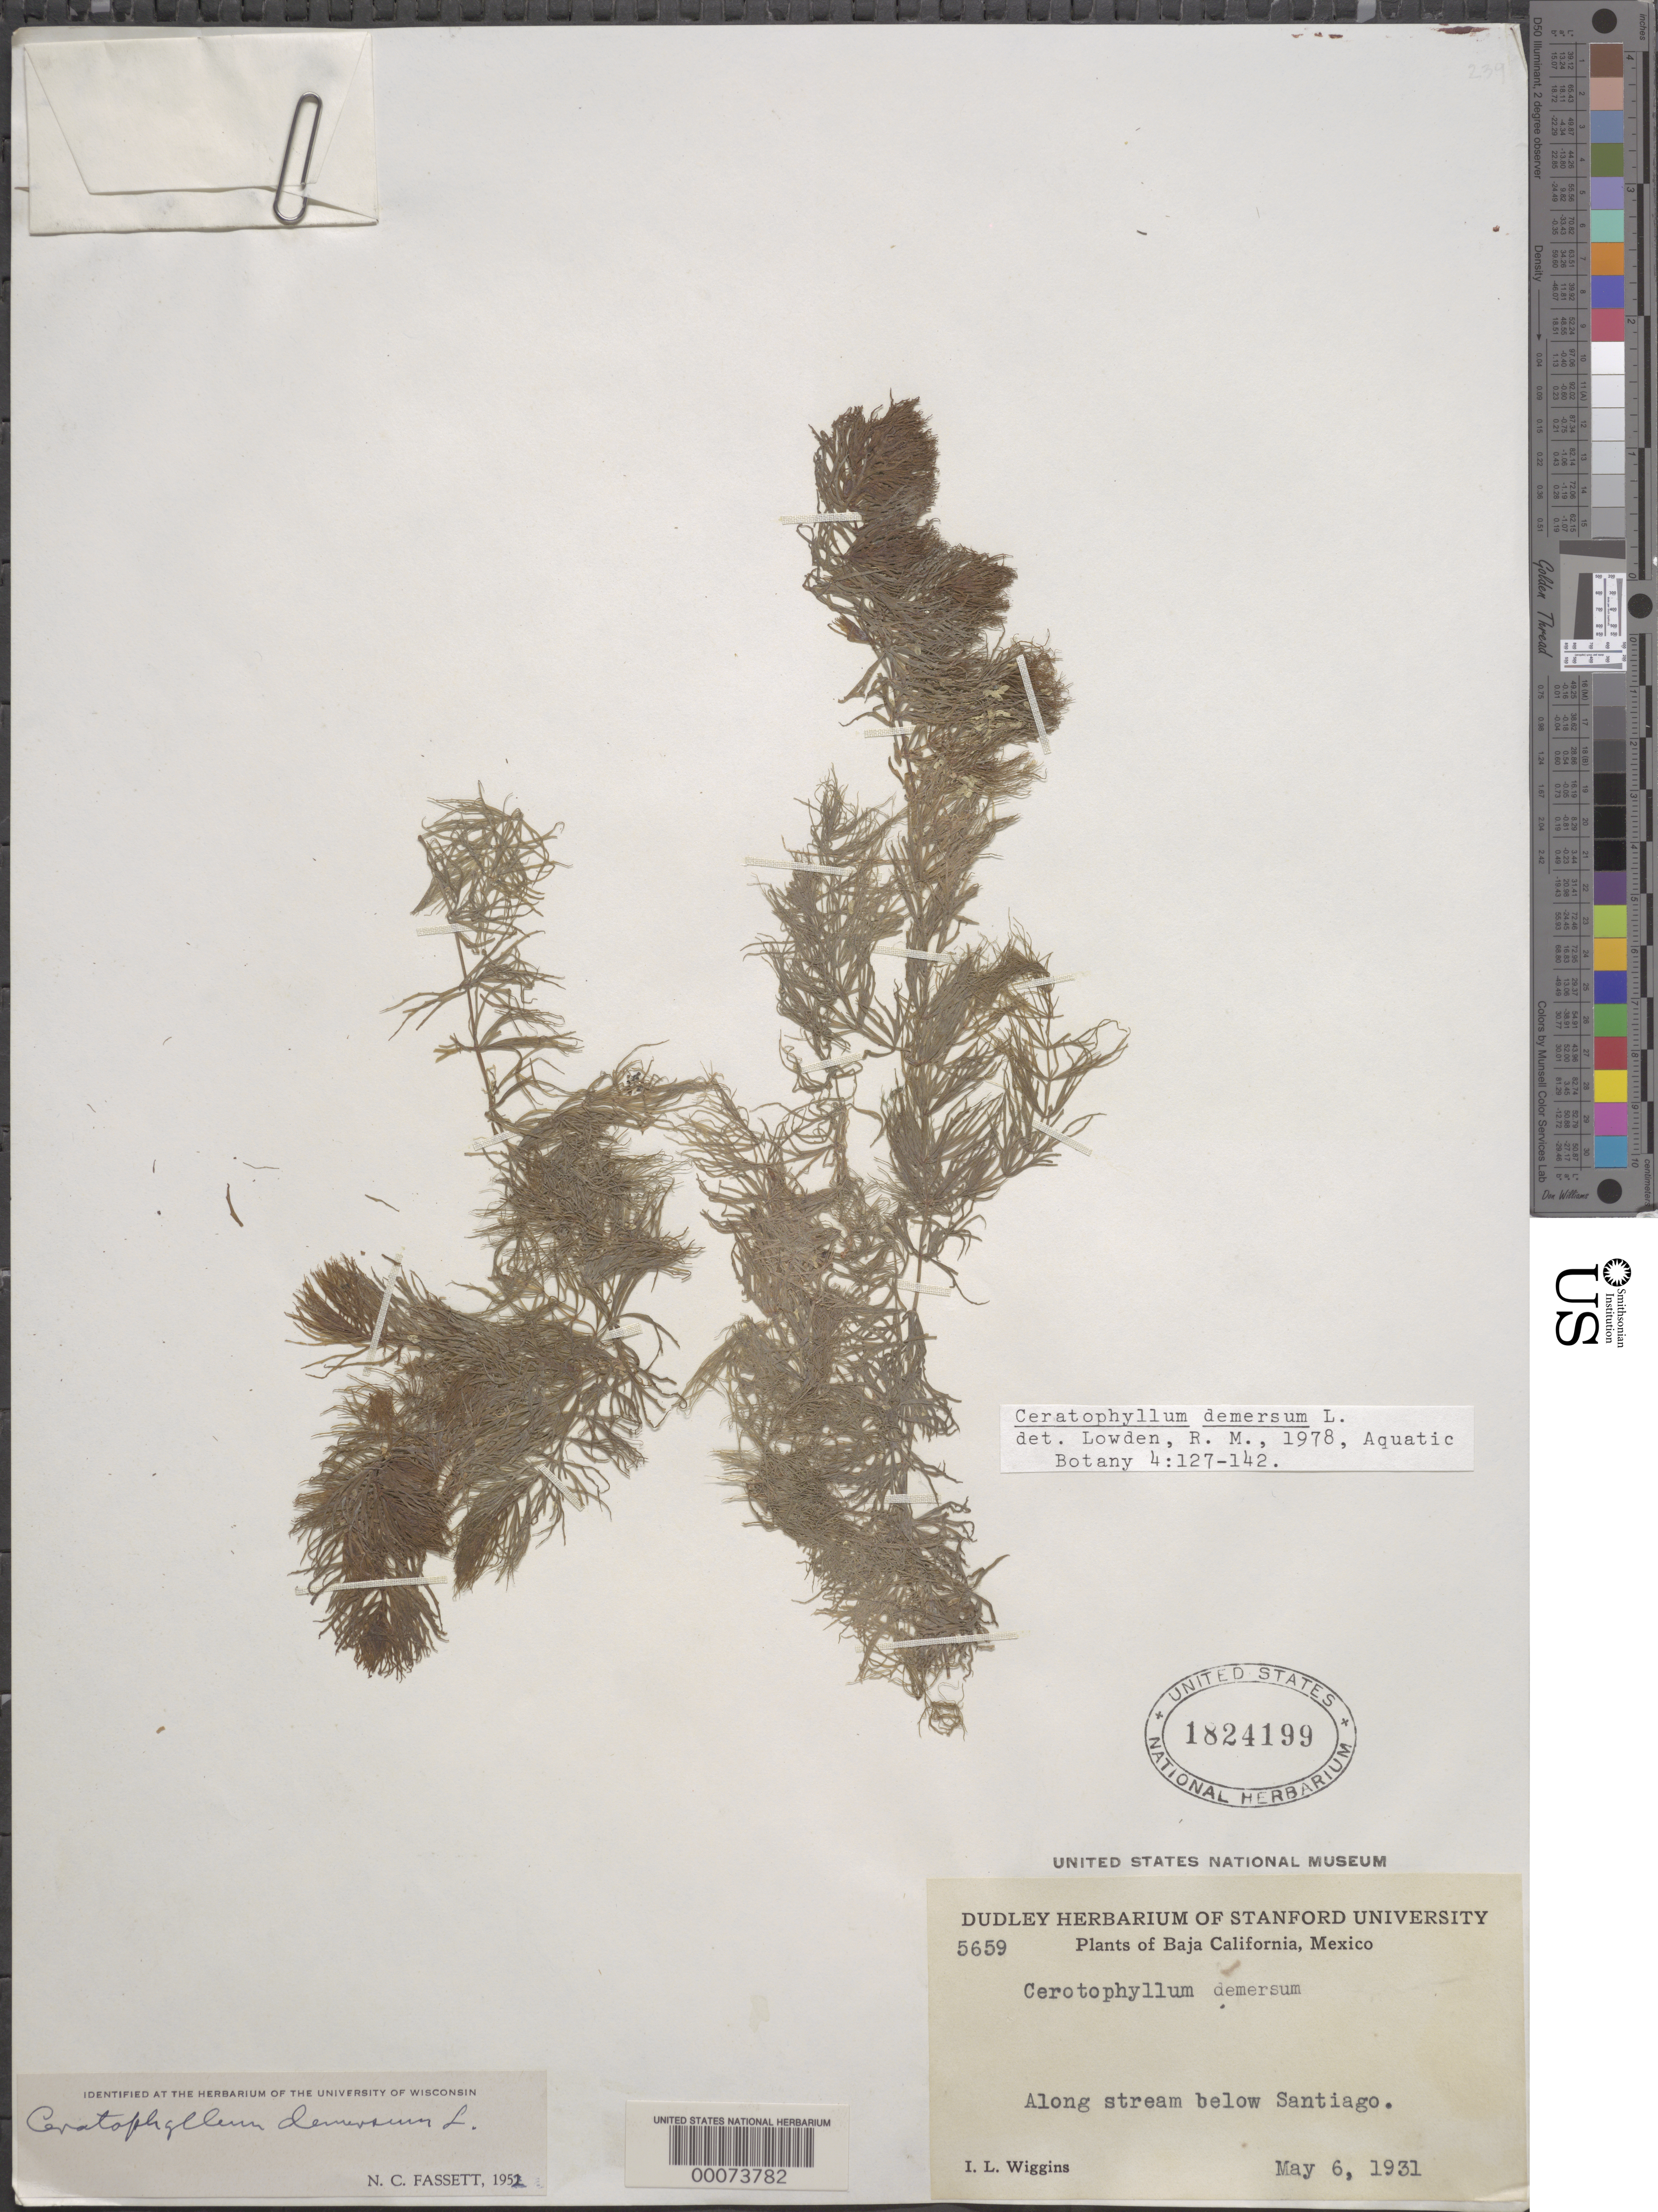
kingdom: Plantae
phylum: Tracheophyta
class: Magnoliopsida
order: Ceratophyllales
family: Ceratophyllaceae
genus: Ceratophyllum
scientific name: Ceratophyllum demersum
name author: L.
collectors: I. L. Wiggins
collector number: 5659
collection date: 1931-05-06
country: Mexico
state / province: Baja California Sur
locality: Along stream below Santiago.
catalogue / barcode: US 1824199